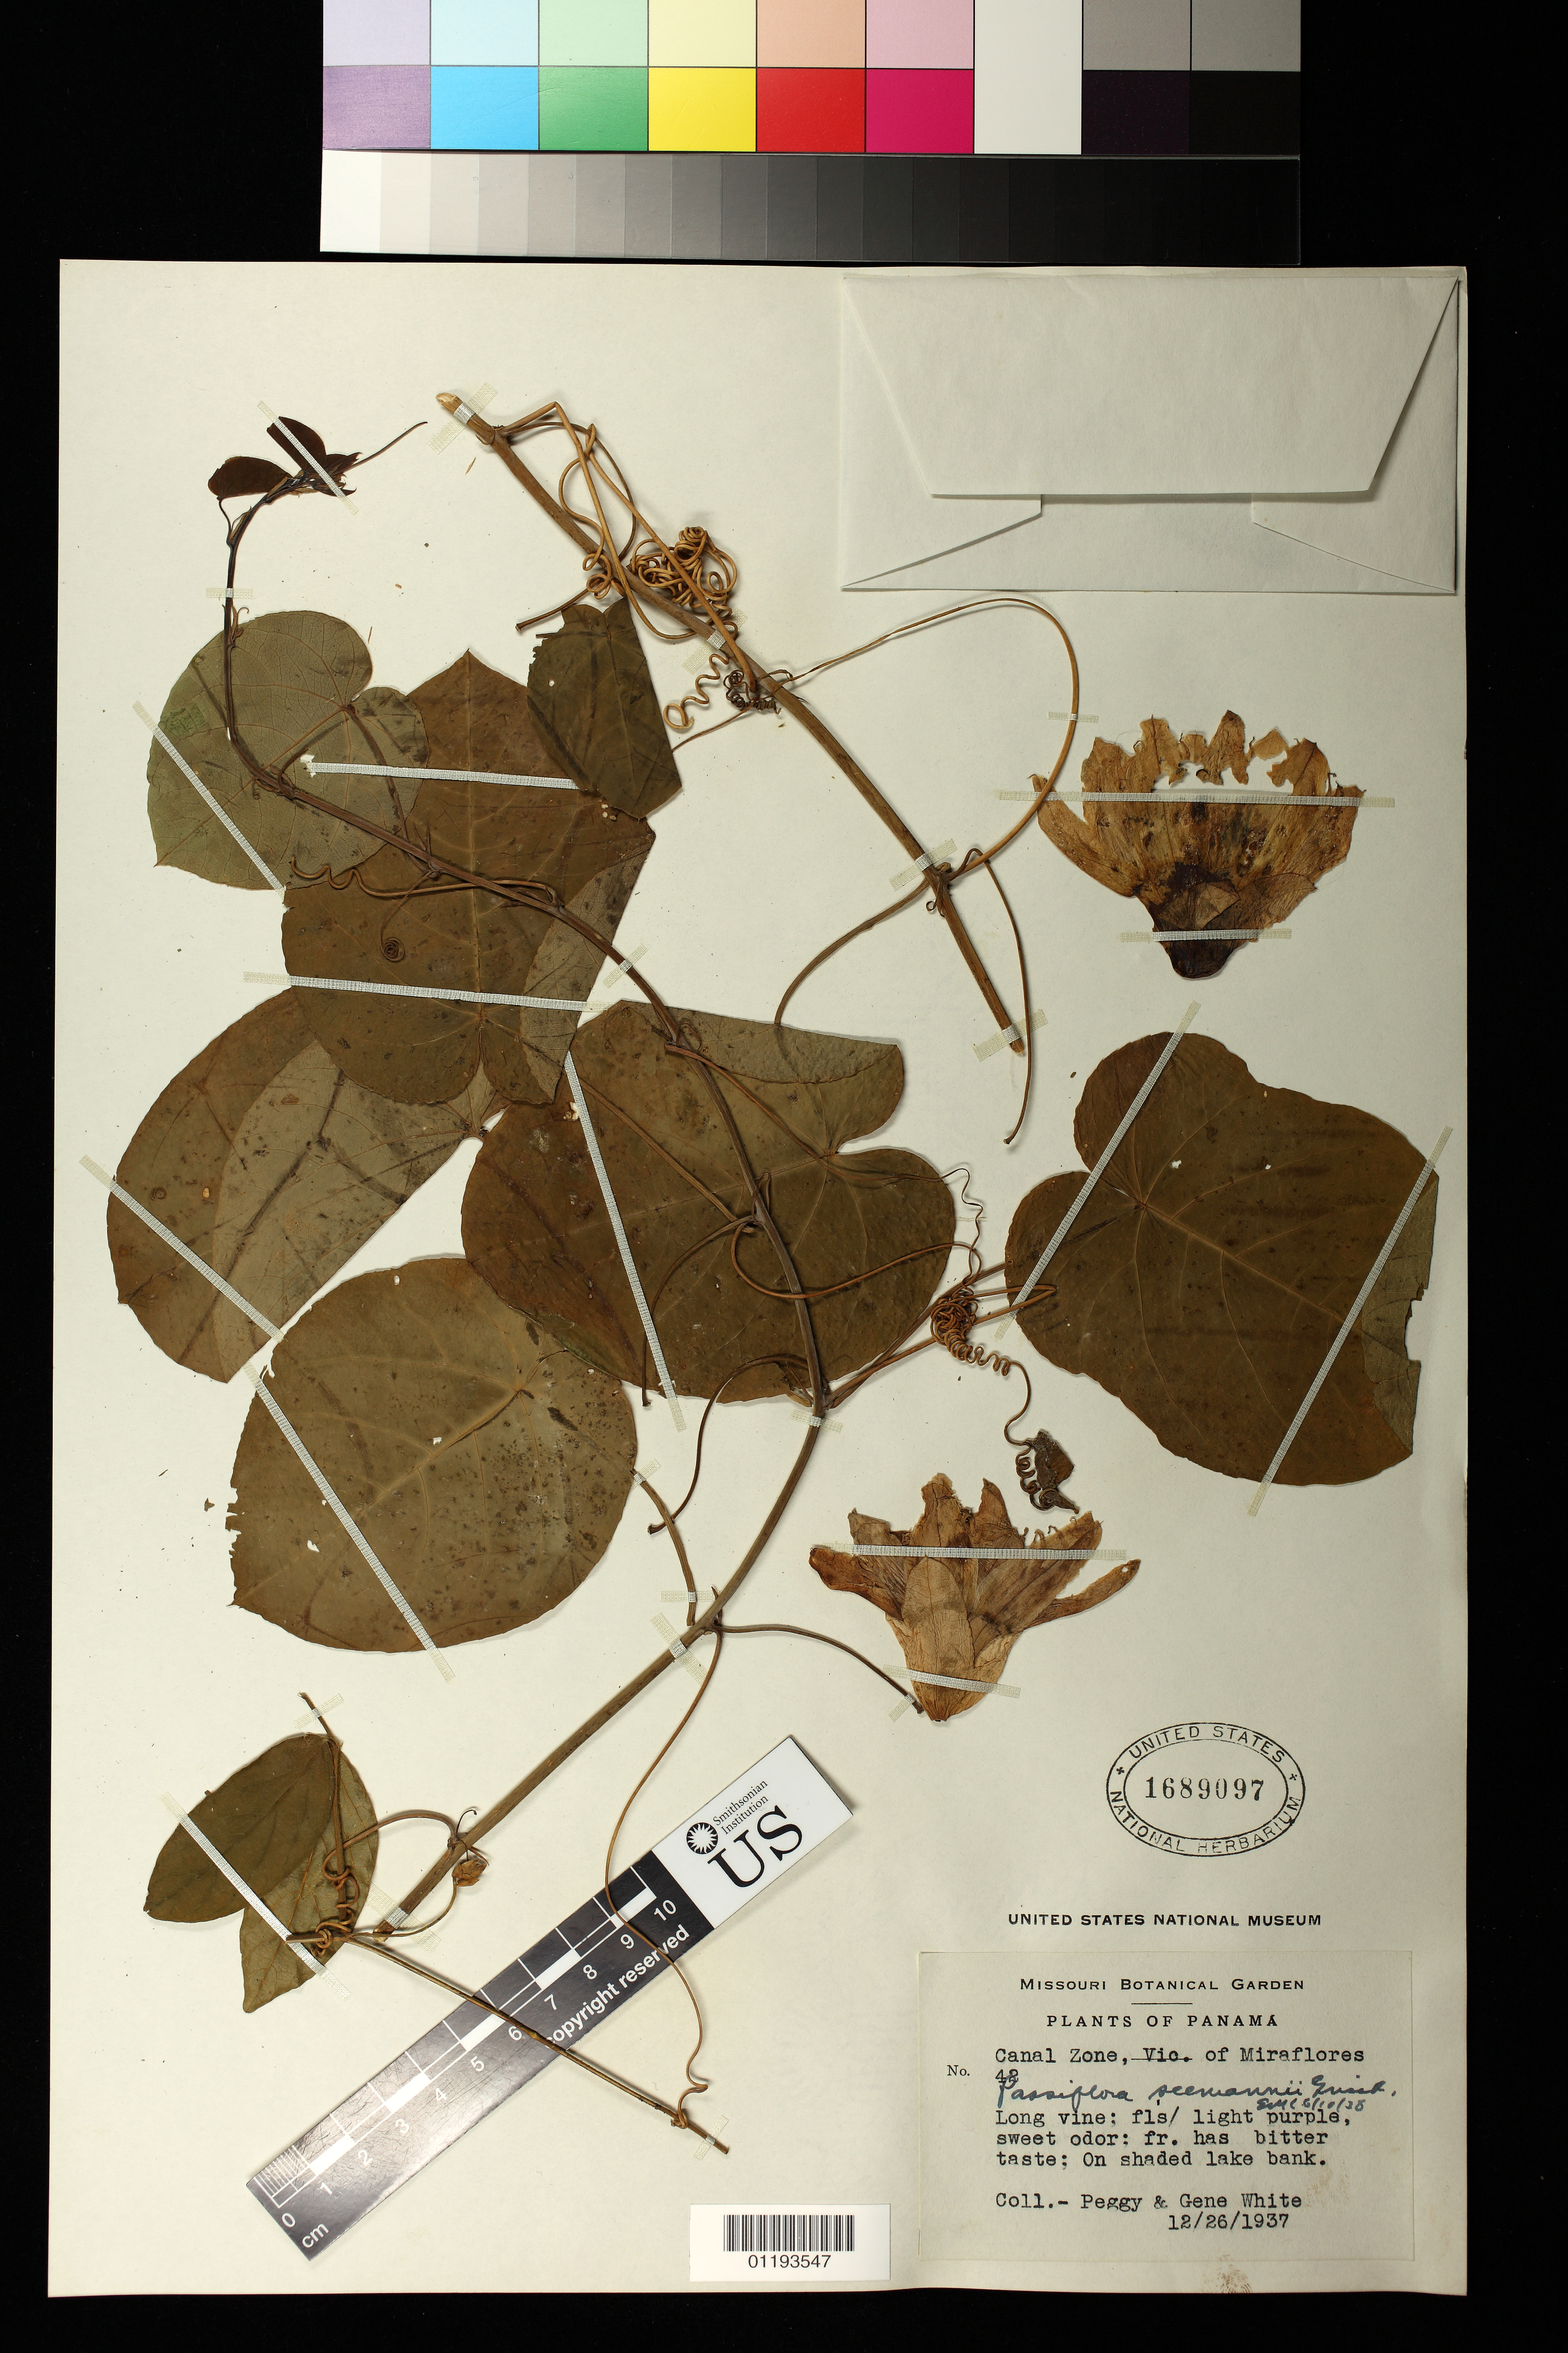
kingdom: Plantae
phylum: Tracheophyta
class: Magnoliopsida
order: Malpighiales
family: Passifloraceae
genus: Passiflora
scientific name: Passiflora seemannii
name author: Griseb.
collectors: P. White & G. White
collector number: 42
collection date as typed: Dec 26 1937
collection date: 1937-12-26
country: Panama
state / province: Panamá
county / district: Canal Zone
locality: Canal Zone, Miraflores, on shaded lake bank.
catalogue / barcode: US 1689097